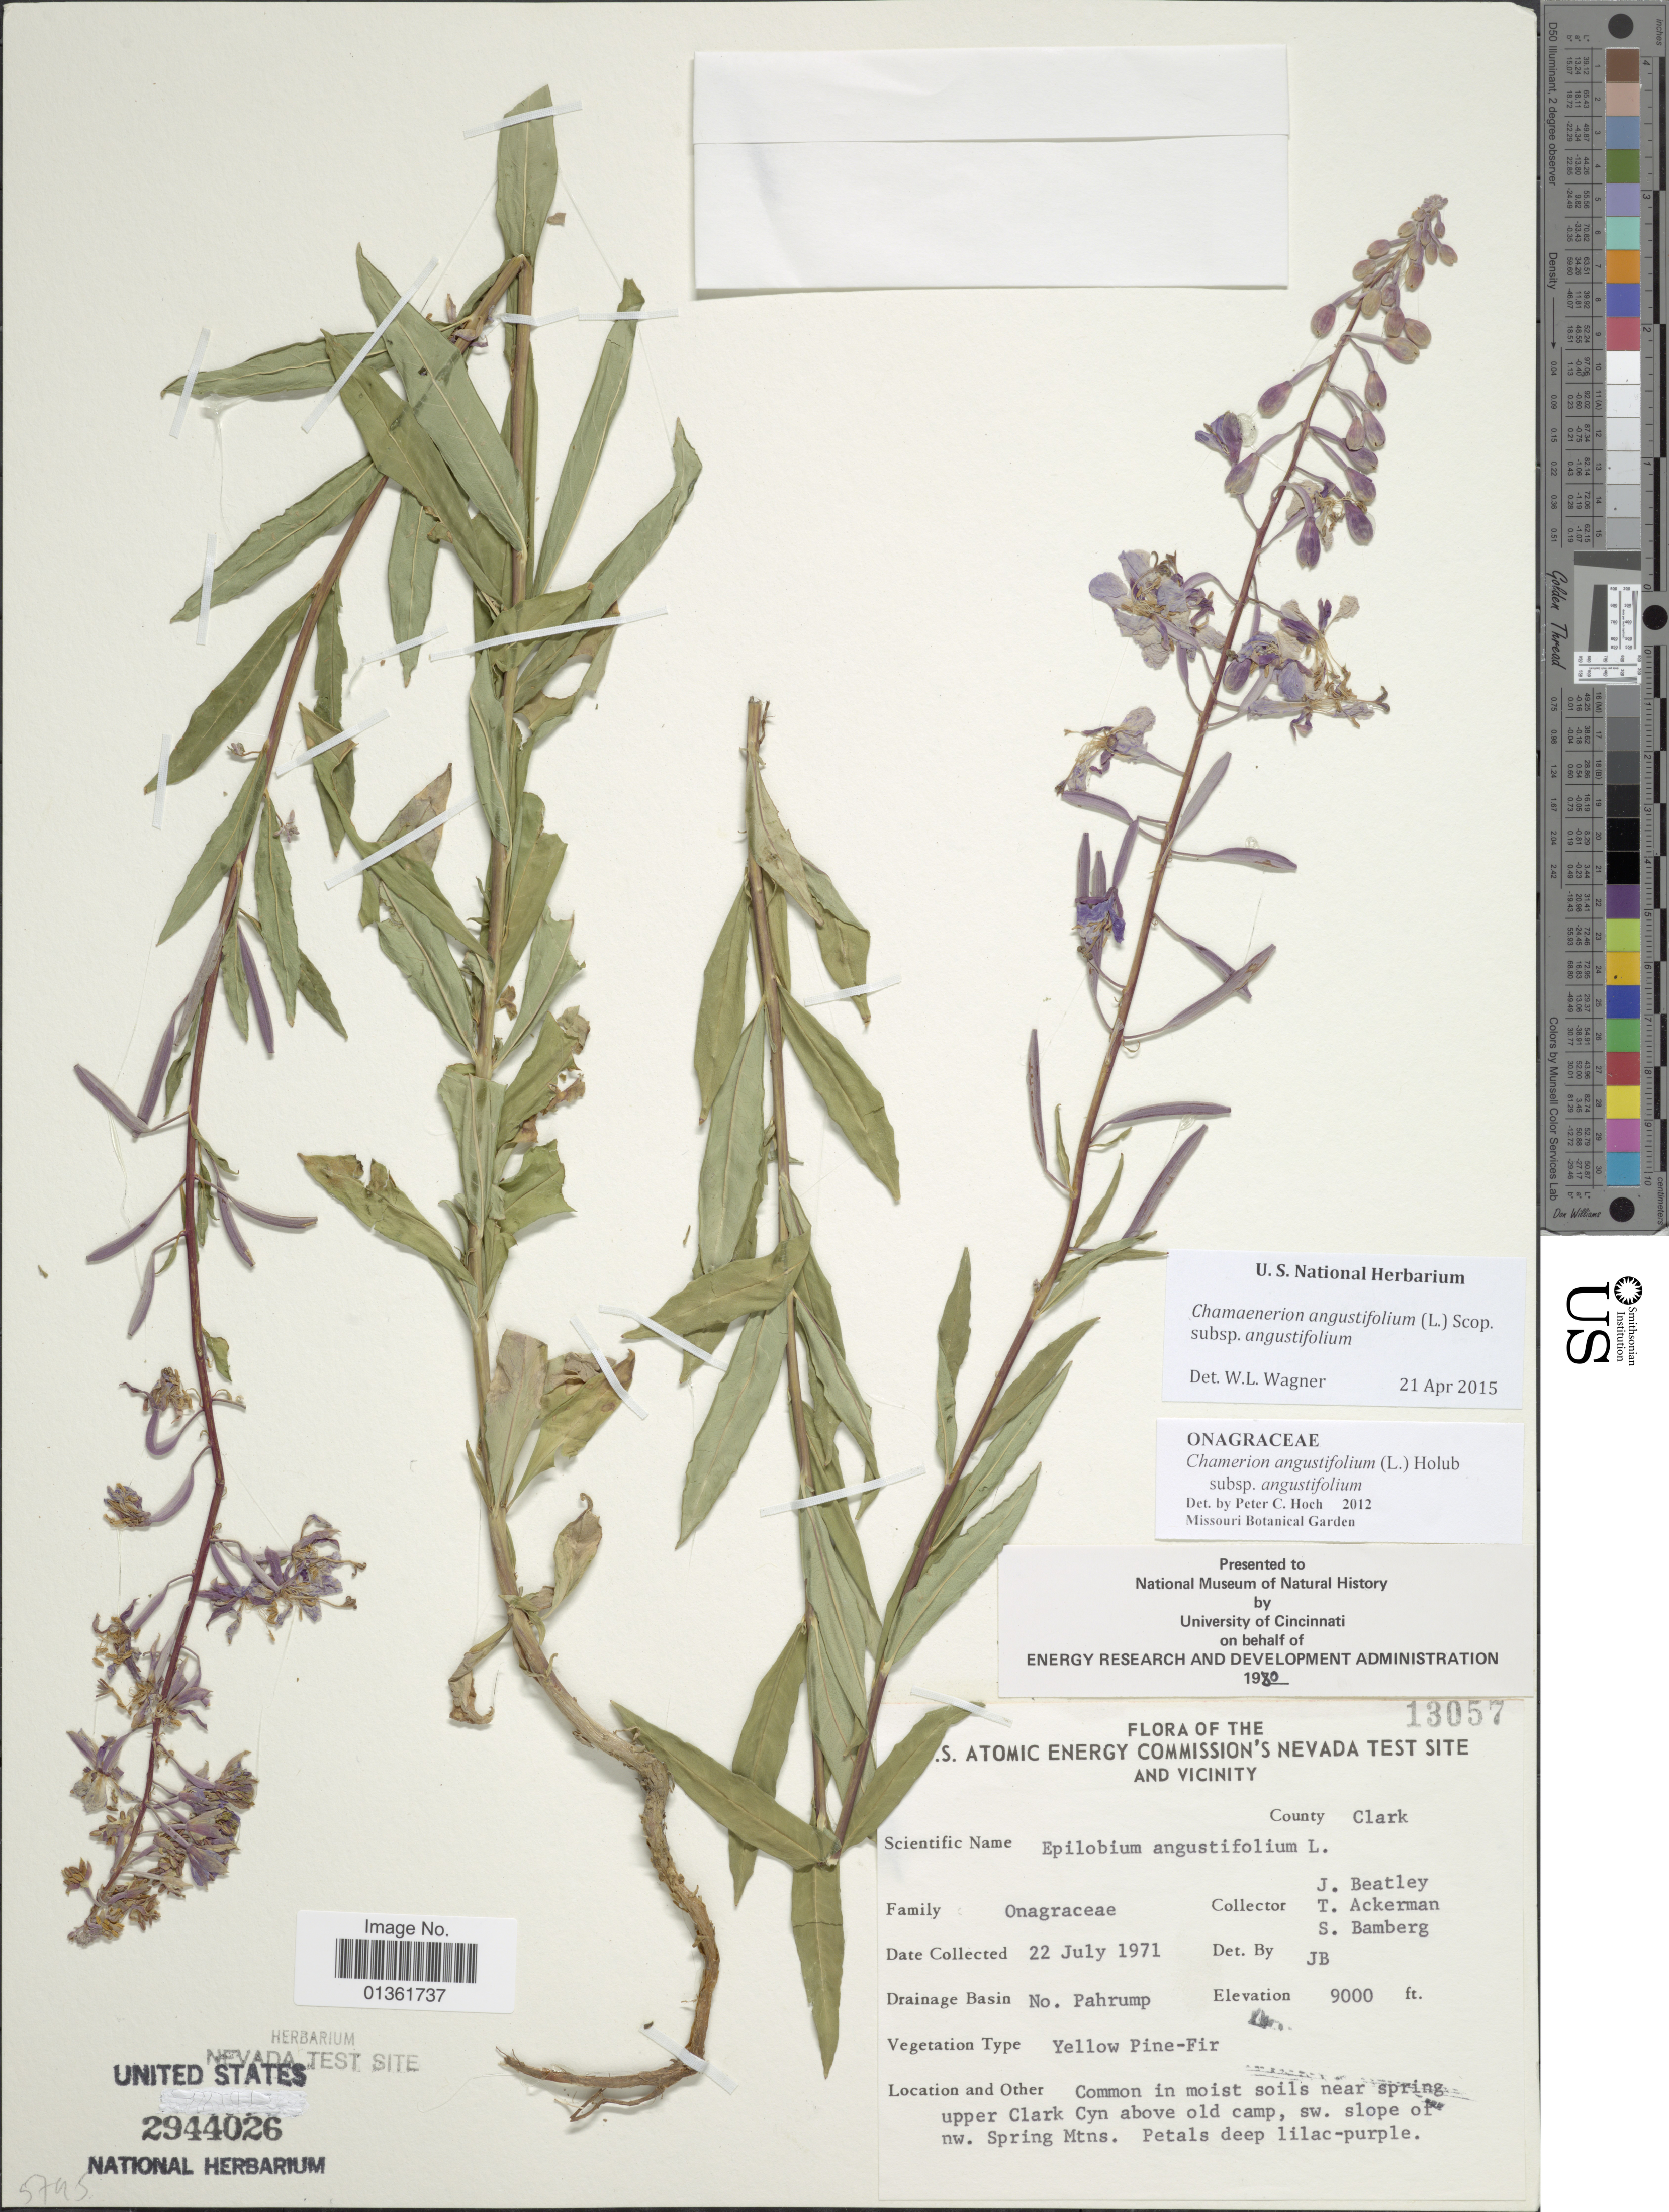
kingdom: Plantae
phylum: Tracheophyta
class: Magnoliopsida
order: Myrtales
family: Onagraceae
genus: Chamaenerion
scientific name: Chamaenerion angustifolium subsp. angustifolium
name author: (L.) Scop.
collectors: J. C. Beatley, T. Ackerman & S. Bamberg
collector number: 13057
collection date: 1971-07-22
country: United States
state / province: Nevada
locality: U.S.A. Atomic Energy Commission's Nevada Test Site and vicinity, Common in moist soils near spring upper Clark Cyn above old camp, sw. slope of nw. Spring Mtns.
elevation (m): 2743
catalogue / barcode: US 2944026